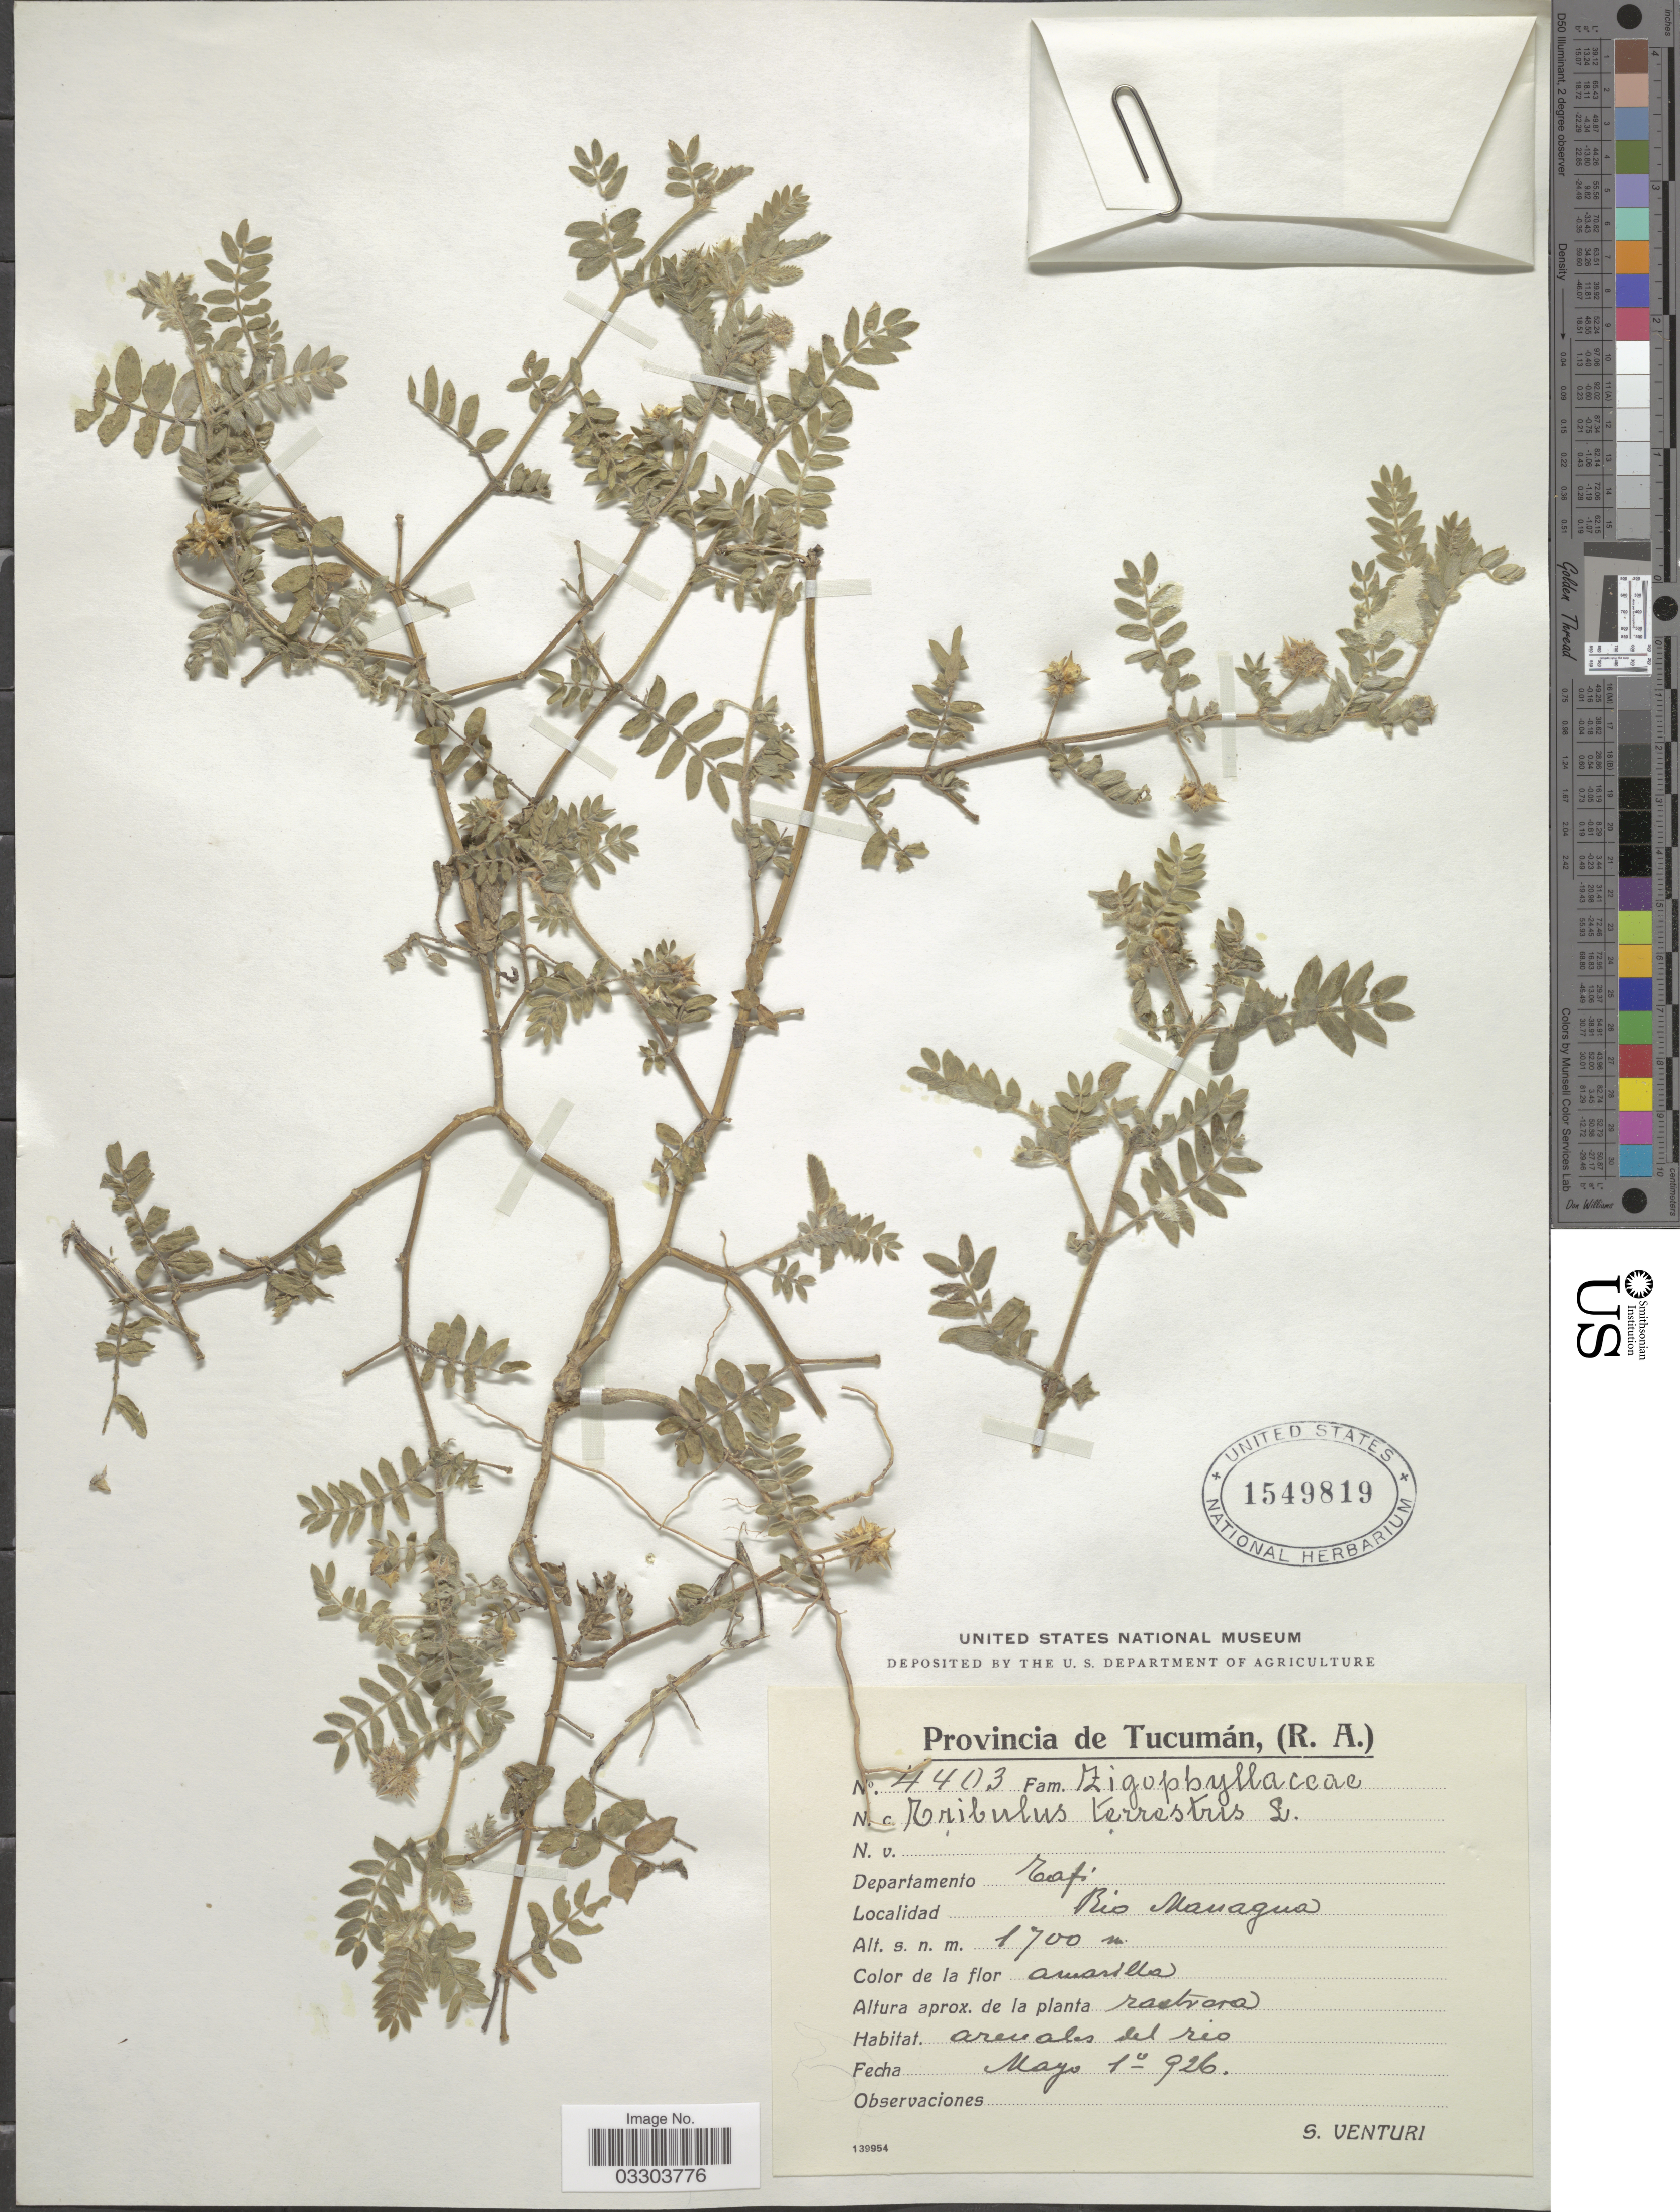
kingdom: Plantae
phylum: Tracheophyta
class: Magnoliopsida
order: Zygophyllales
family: Zygophyllaceae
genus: Tribulus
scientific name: Tribulus terrestris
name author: L.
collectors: S. Venturi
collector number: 4403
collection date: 1926-05-01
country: Argentina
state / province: Tucuman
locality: Departamento Tafi. Rio Managua.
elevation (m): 1700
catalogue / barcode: US 1549819